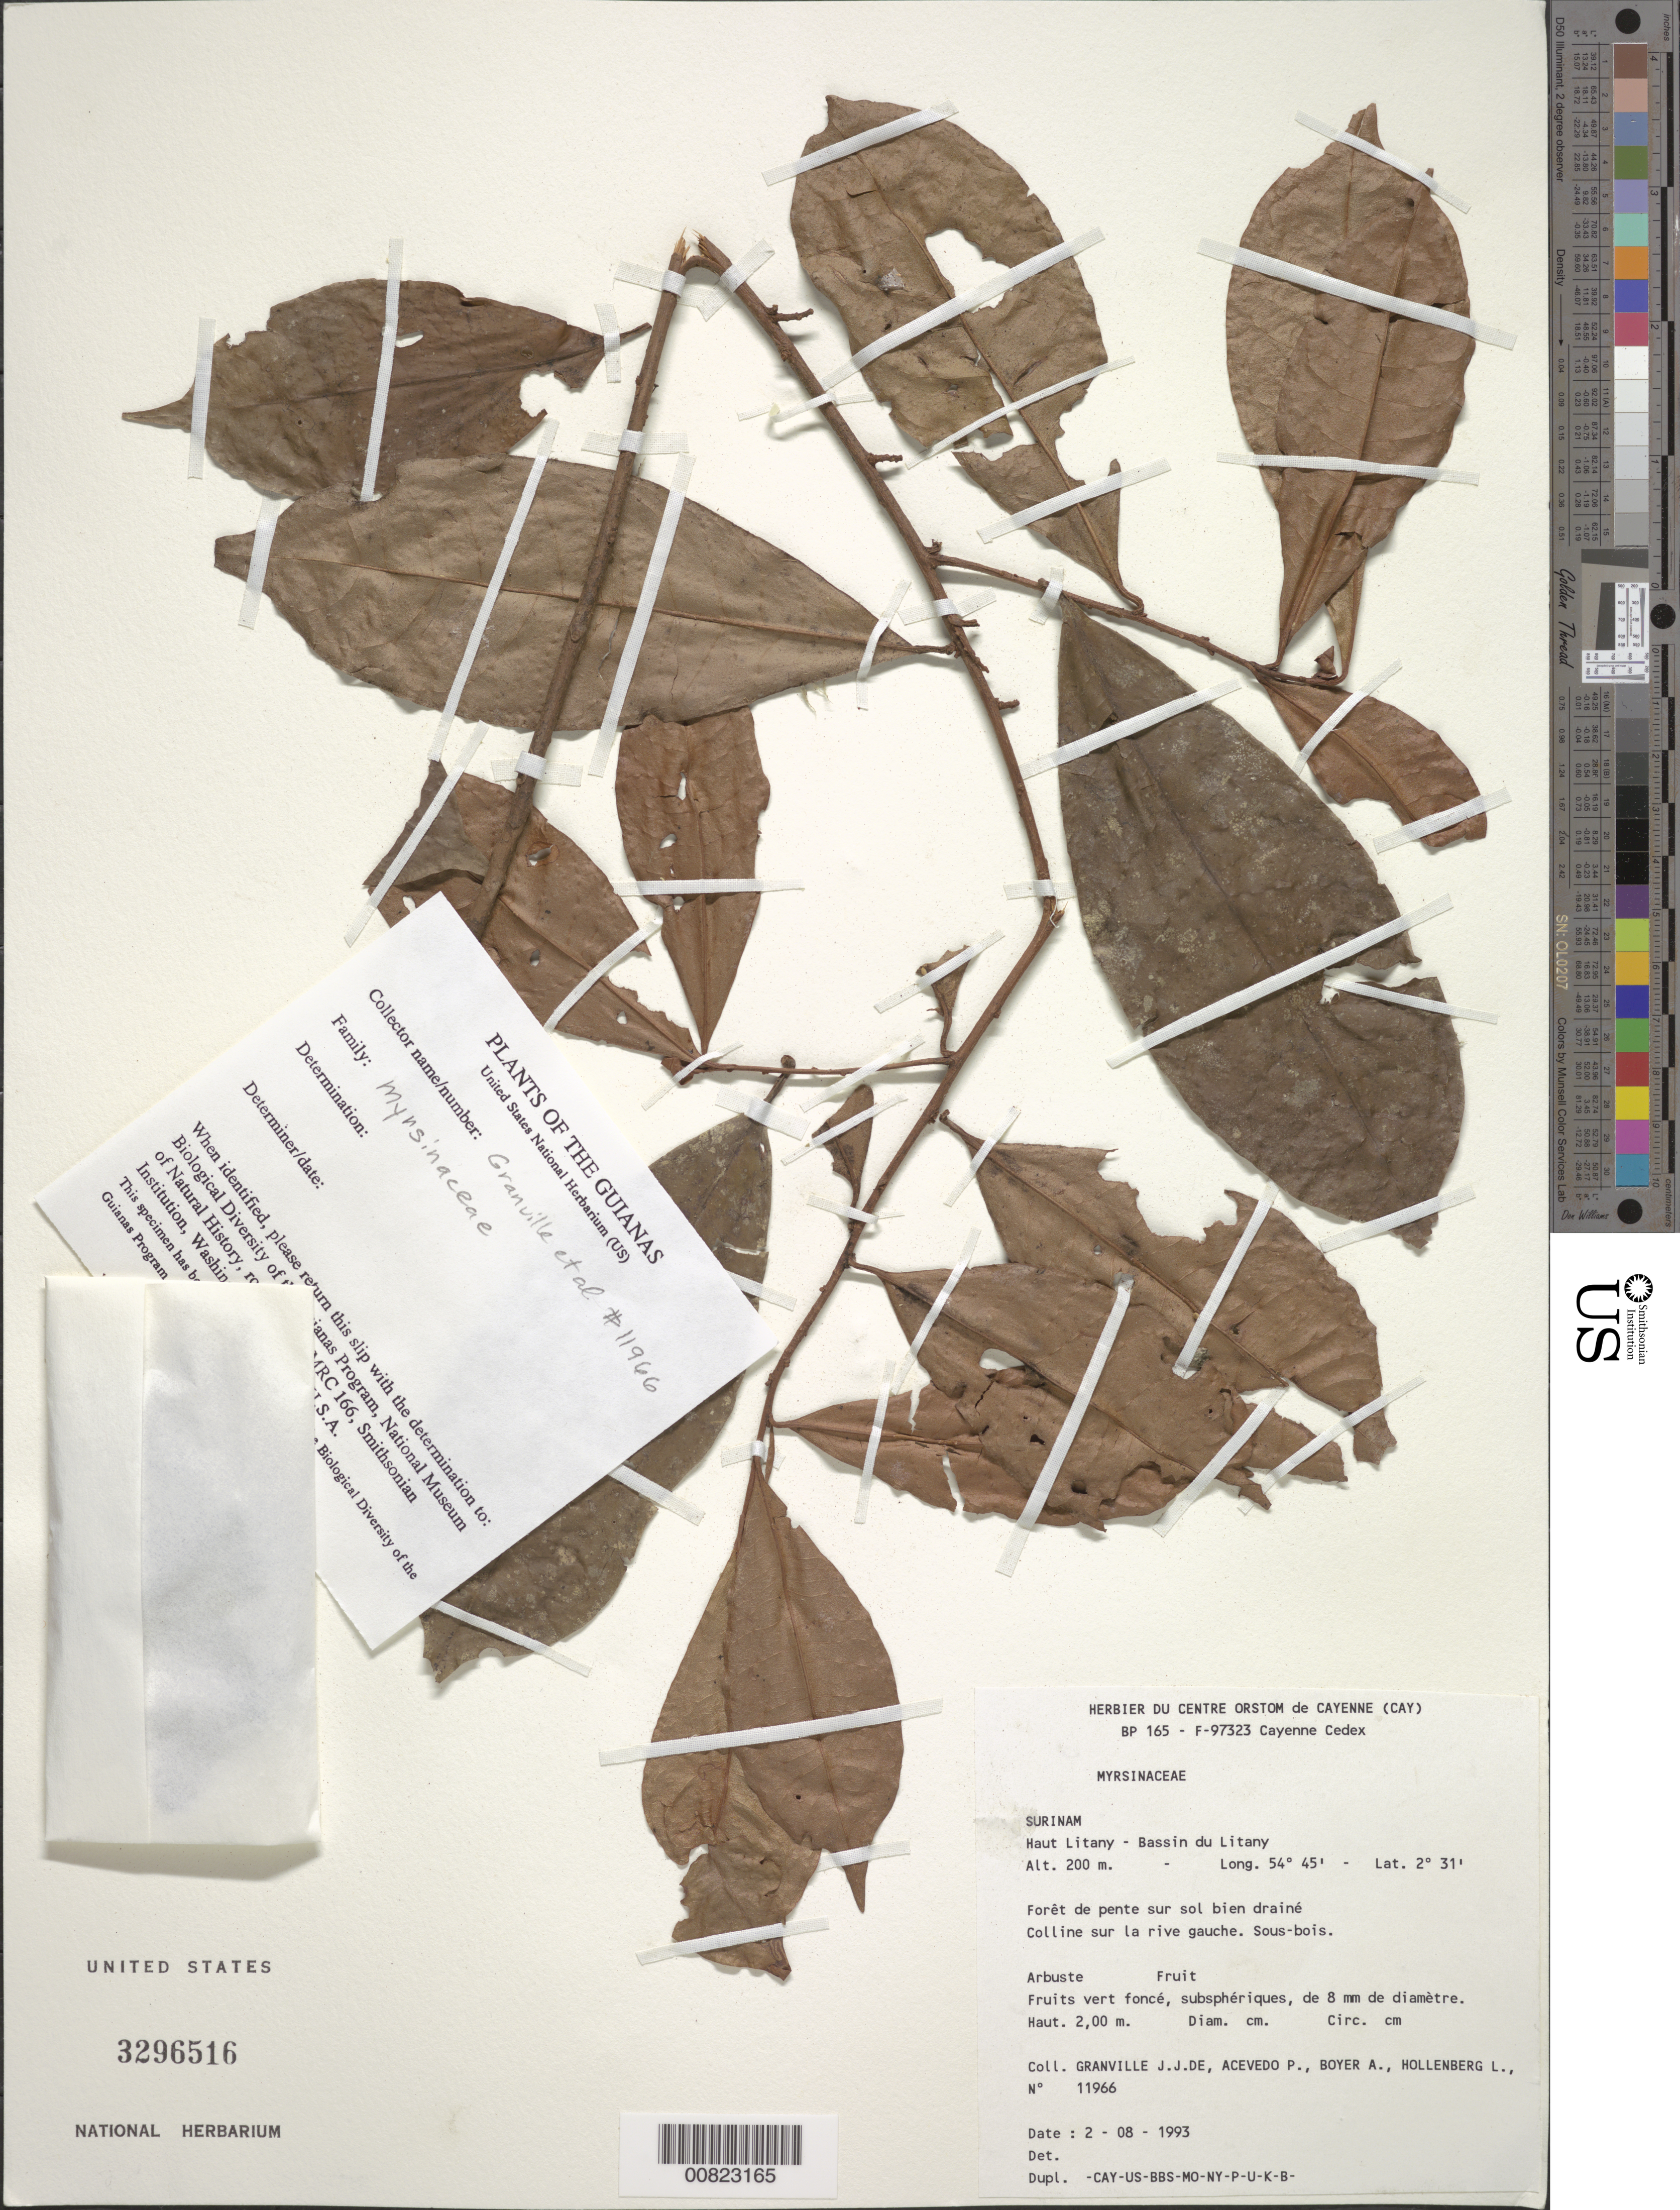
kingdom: Plantae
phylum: Tracheophyta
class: Magnoliopsida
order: Ericales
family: Primulaceae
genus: Cybianthus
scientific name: Cybianthus guyanensis subsp. pseudoicacoreus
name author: (Miq.) Pipoly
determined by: Pipoly, J. J.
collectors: J.-J. de Granville, P. Acevedo-Rodr., A. Boyer & L. Hollenberg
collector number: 11966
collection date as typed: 2-Aug-93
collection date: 1993-08-02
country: Suriname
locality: Haut Litany, Bassin du Litany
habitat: Forest on well-drained slope; hill on bank; understory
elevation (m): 200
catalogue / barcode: US 3296516